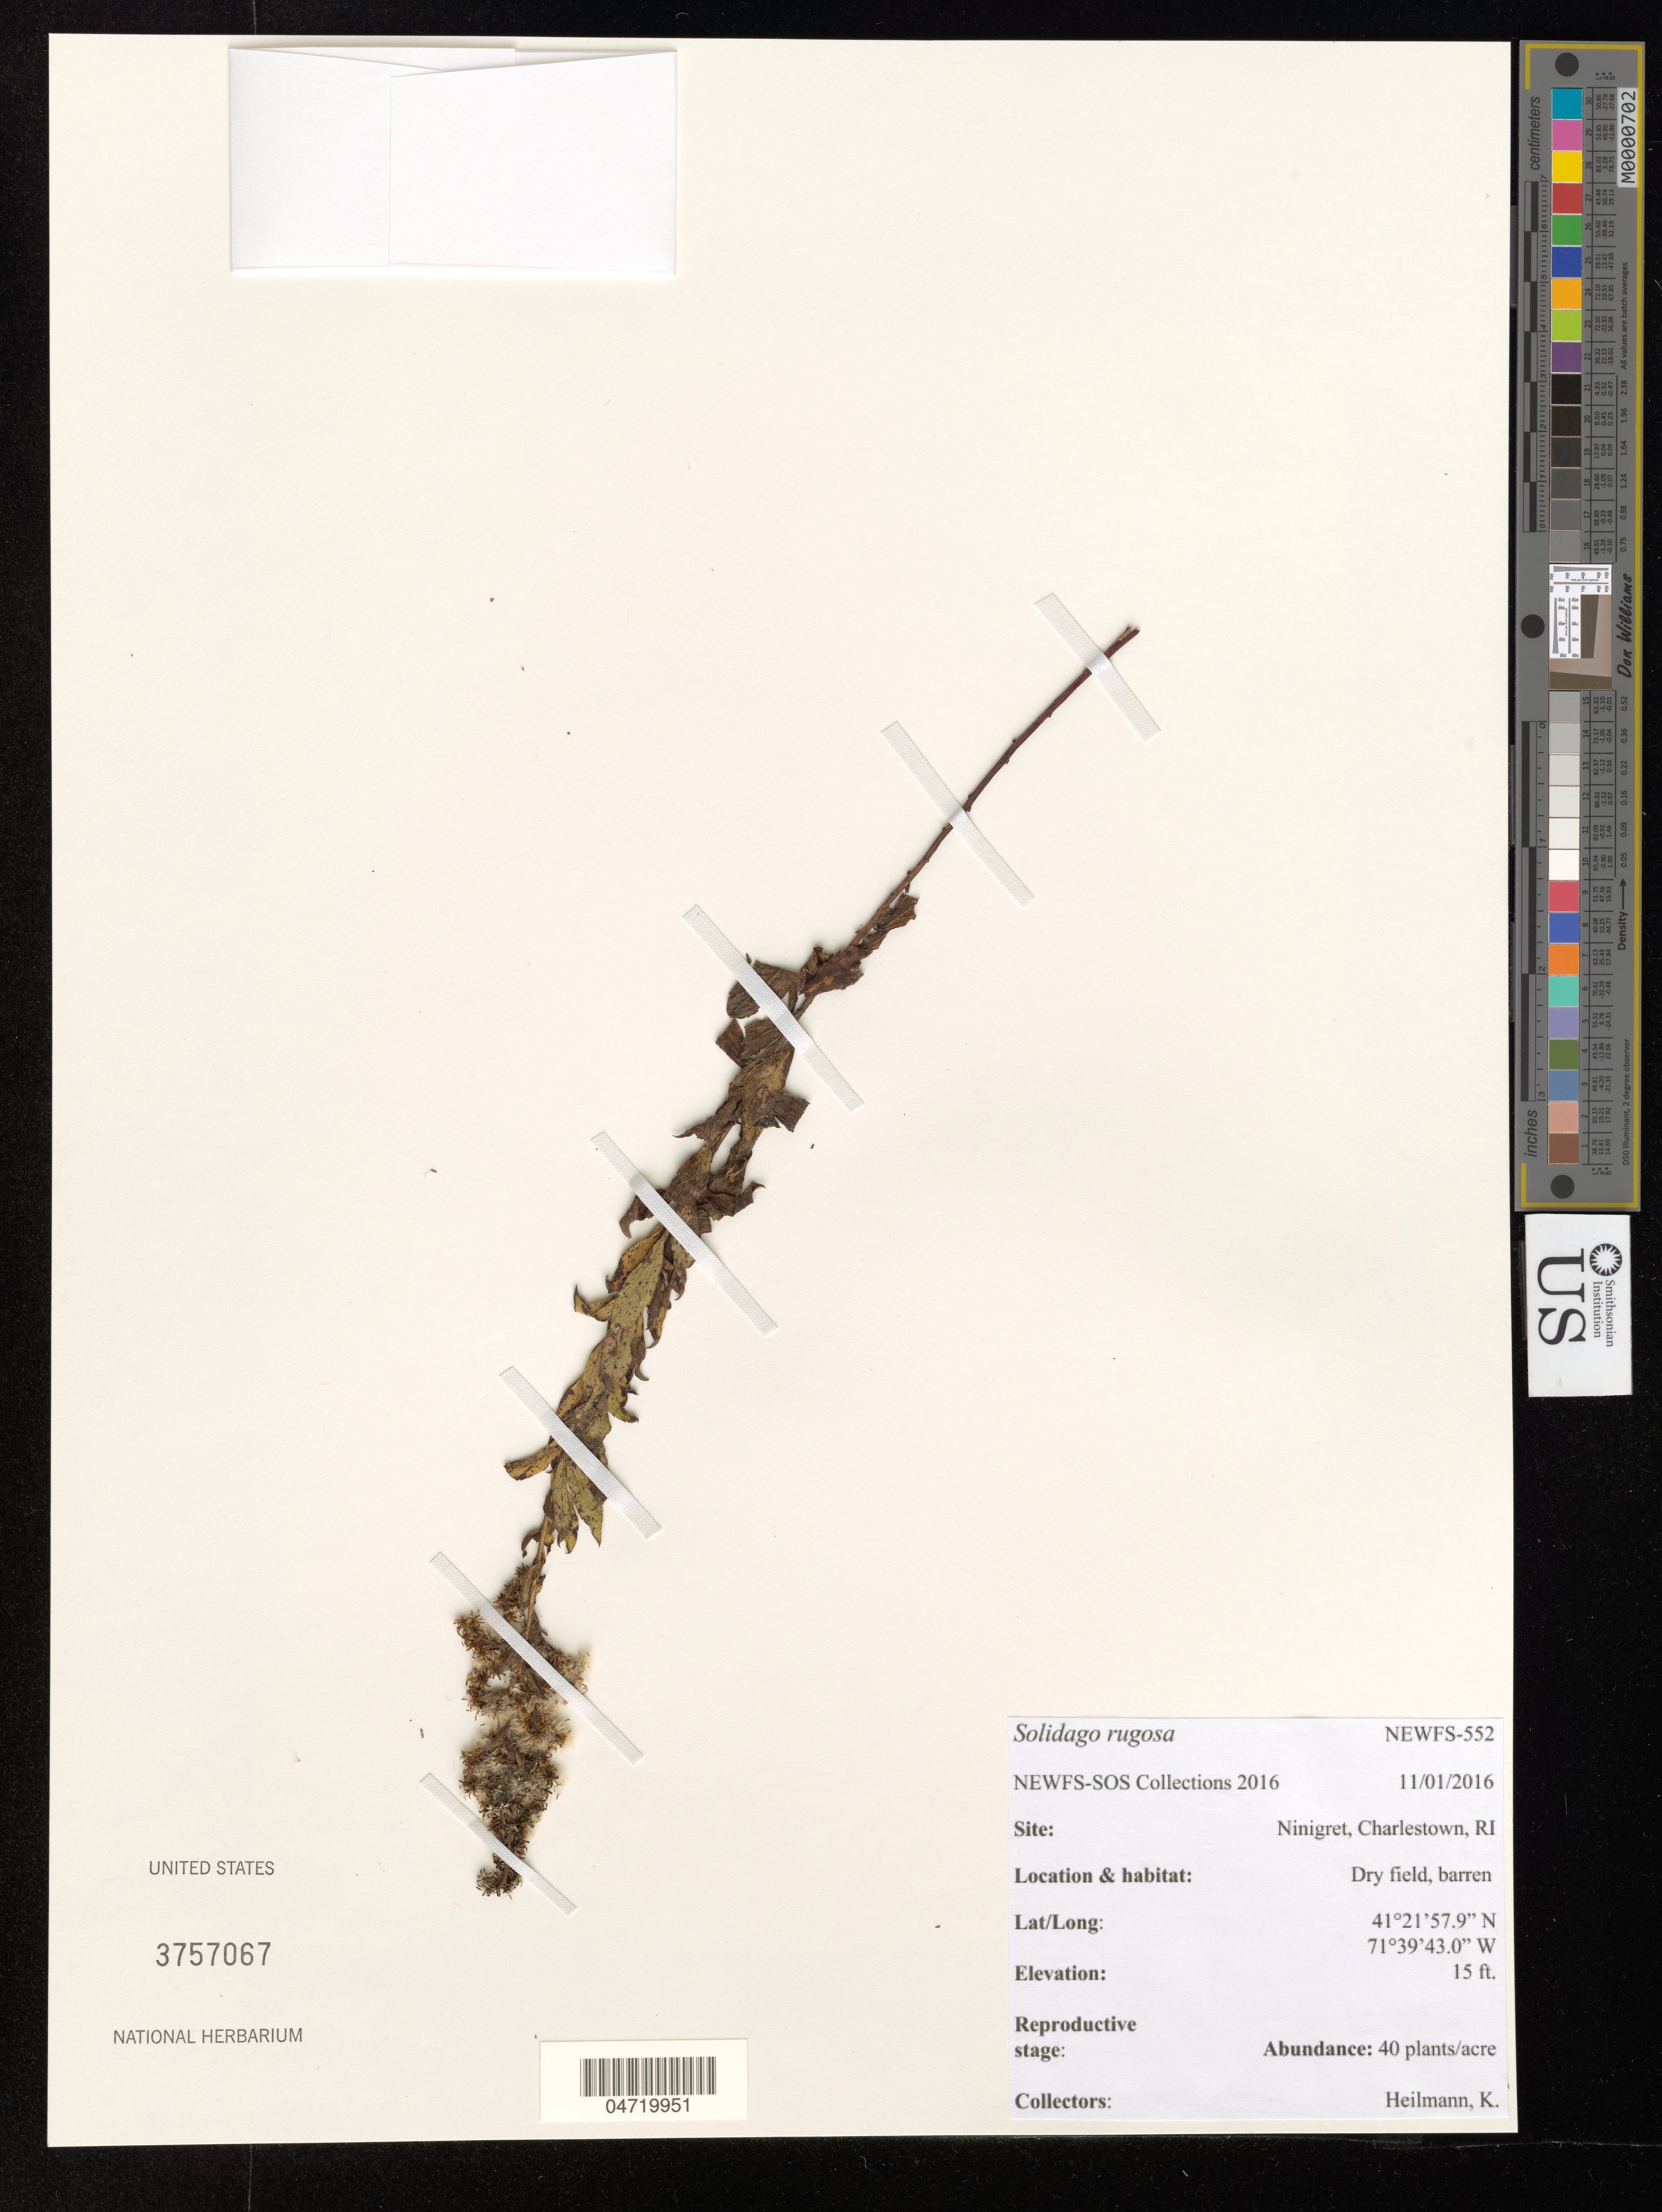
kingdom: Plantae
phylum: Tracheophyta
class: Magnoliopsida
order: Asterales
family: Asteraceae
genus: Solidago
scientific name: Solidago rugosa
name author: Mill.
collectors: K. Heilmann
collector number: NEWFS-552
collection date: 2016-11-01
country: United States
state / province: Rhode Island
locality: Ninigret, Charlestown.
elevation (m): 5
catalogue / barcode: US 3757067